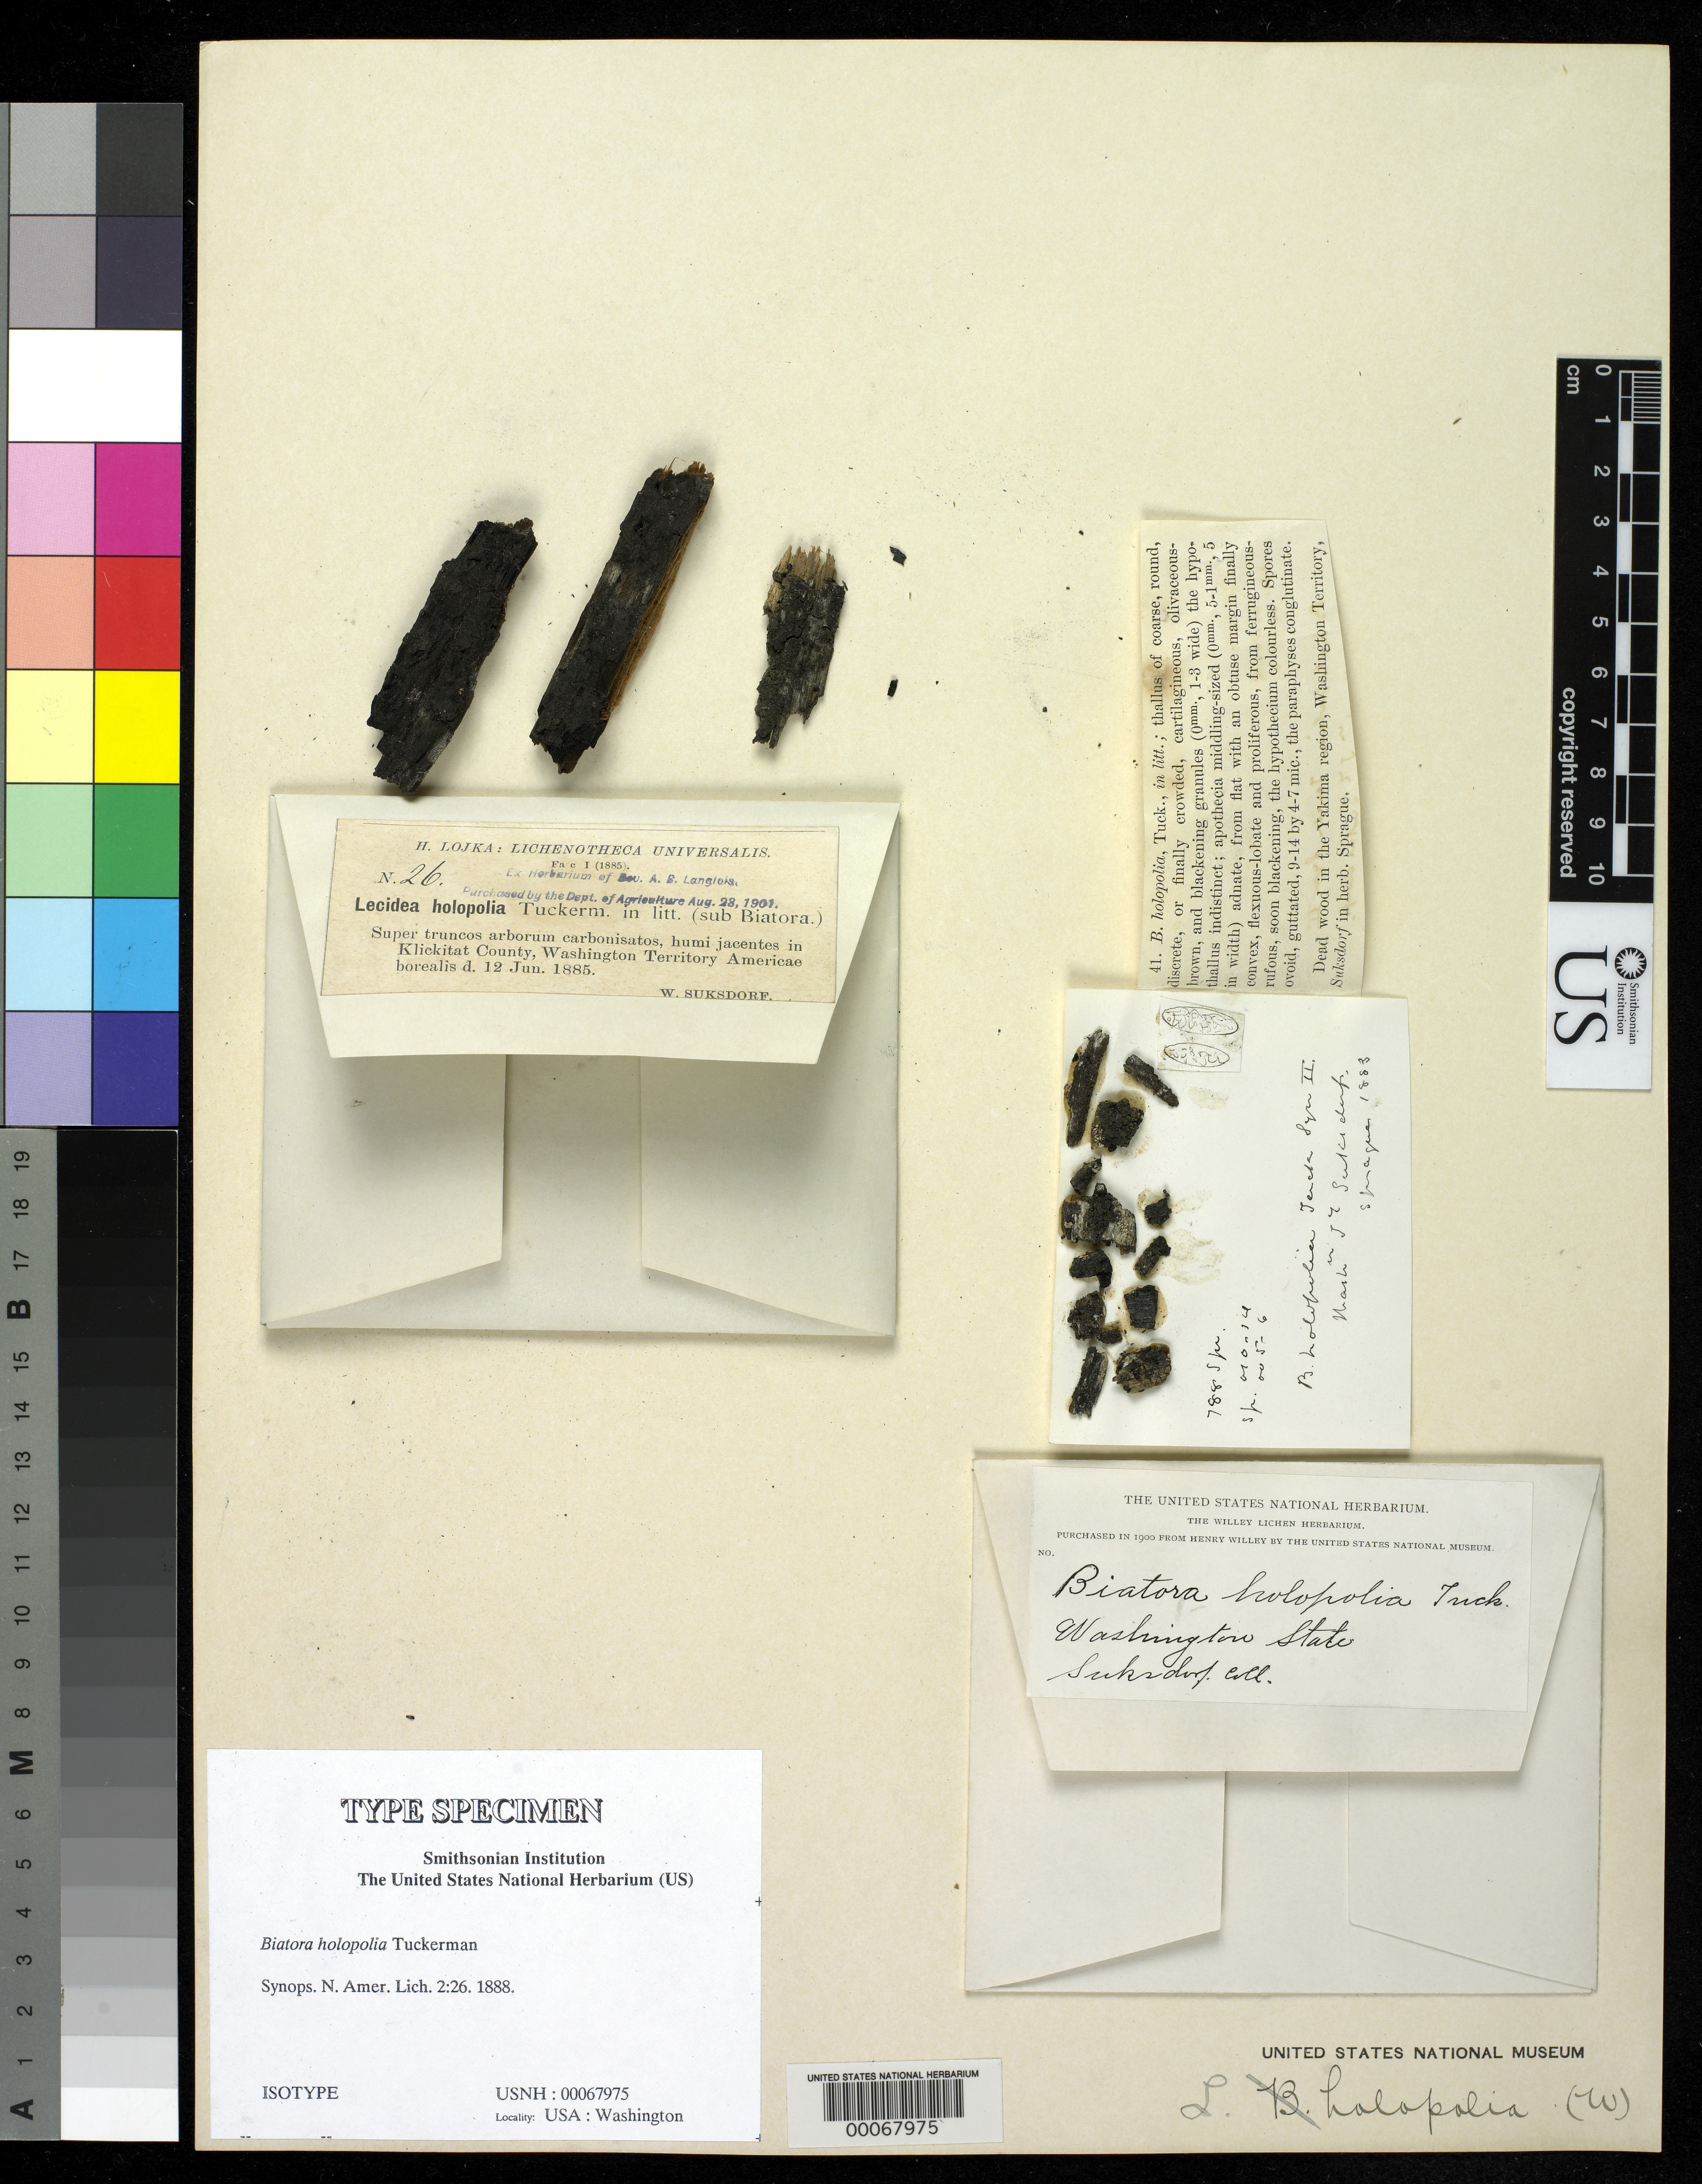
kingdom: Fungi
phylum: Ascomycota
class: Lecanoromycetes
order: Lecanorales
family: Ramalinaceae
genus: Biatora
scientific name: Biatora holopolia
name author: Tuck.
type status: Isotype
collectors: W. N. Suksdorf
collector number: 26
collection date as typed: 12 Jun 1885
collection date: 1885-06-12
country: United States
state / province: Washington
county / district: Klickitat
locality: Yakima region.